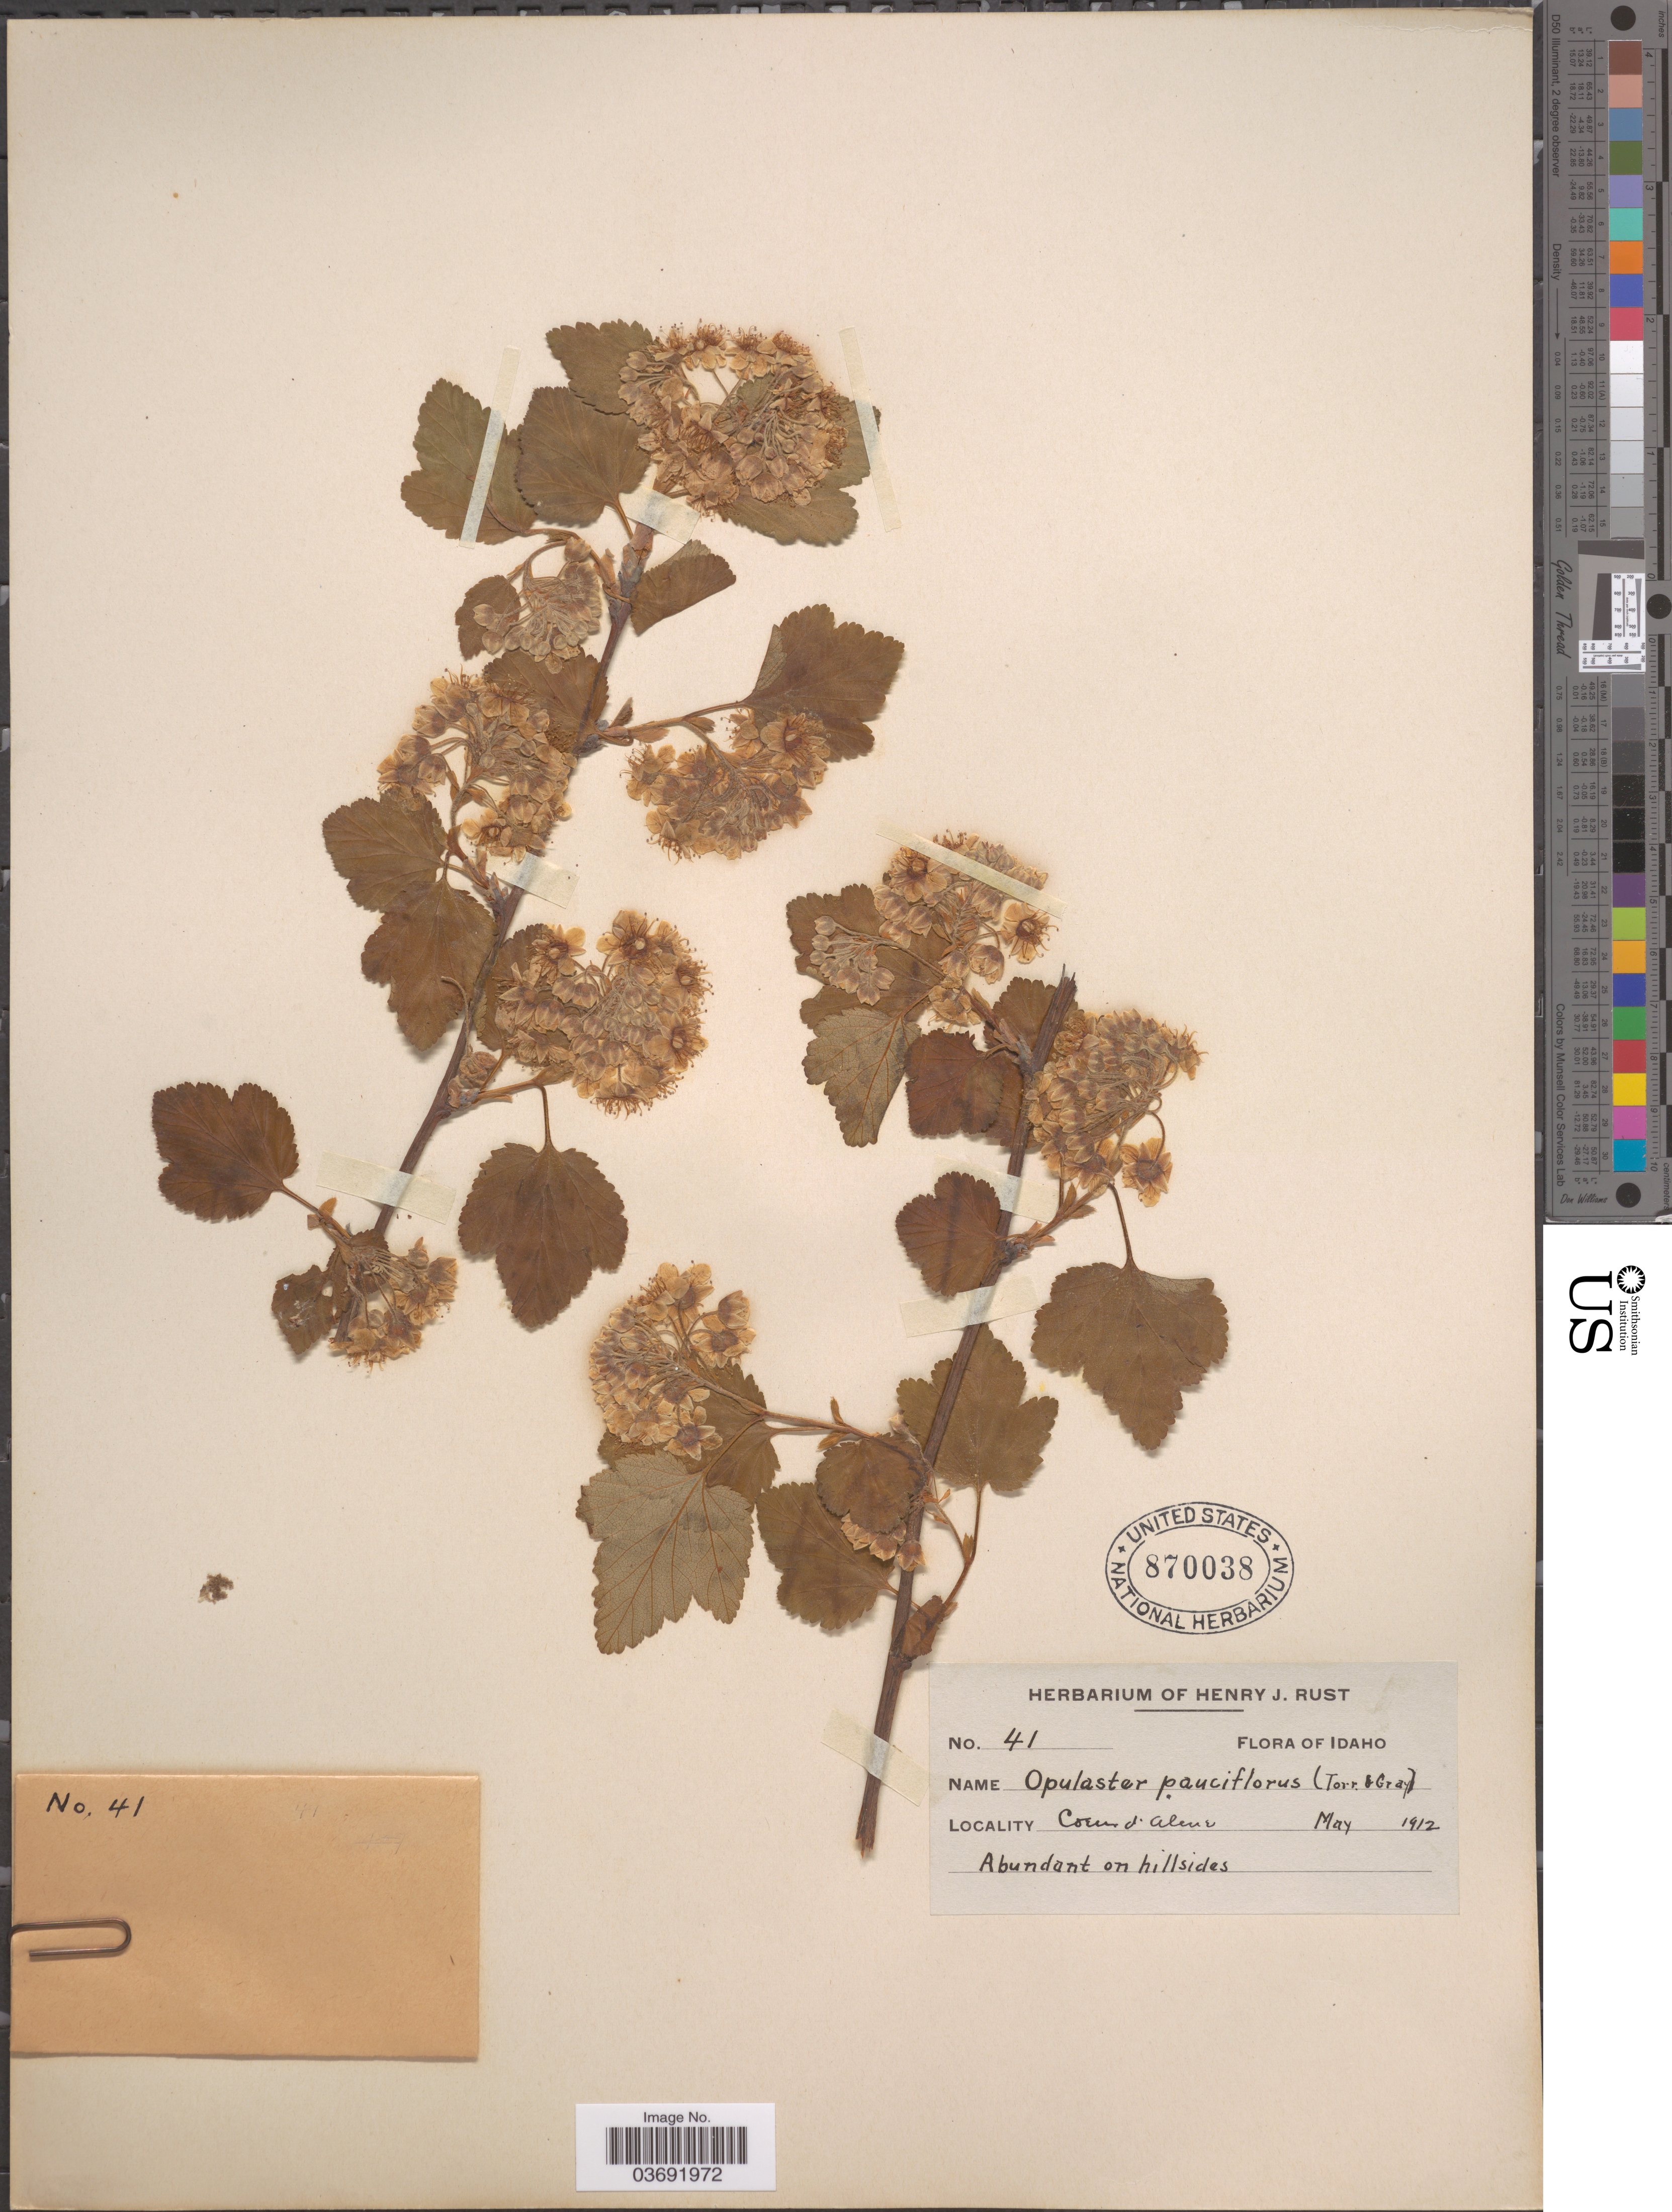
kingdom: Plantae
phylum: Tracheophyta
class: Magnoliopsida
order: Rosales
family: Rosaceae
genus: Physocarpus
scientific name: Physocarpus malvaceus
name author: (Greene) Kuntze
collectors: H. J. Rust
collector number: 41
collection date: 1912-05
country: United States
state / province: Idaho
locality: Coeur d' Alene. Abundant on hillsides.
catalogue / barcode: US 870038